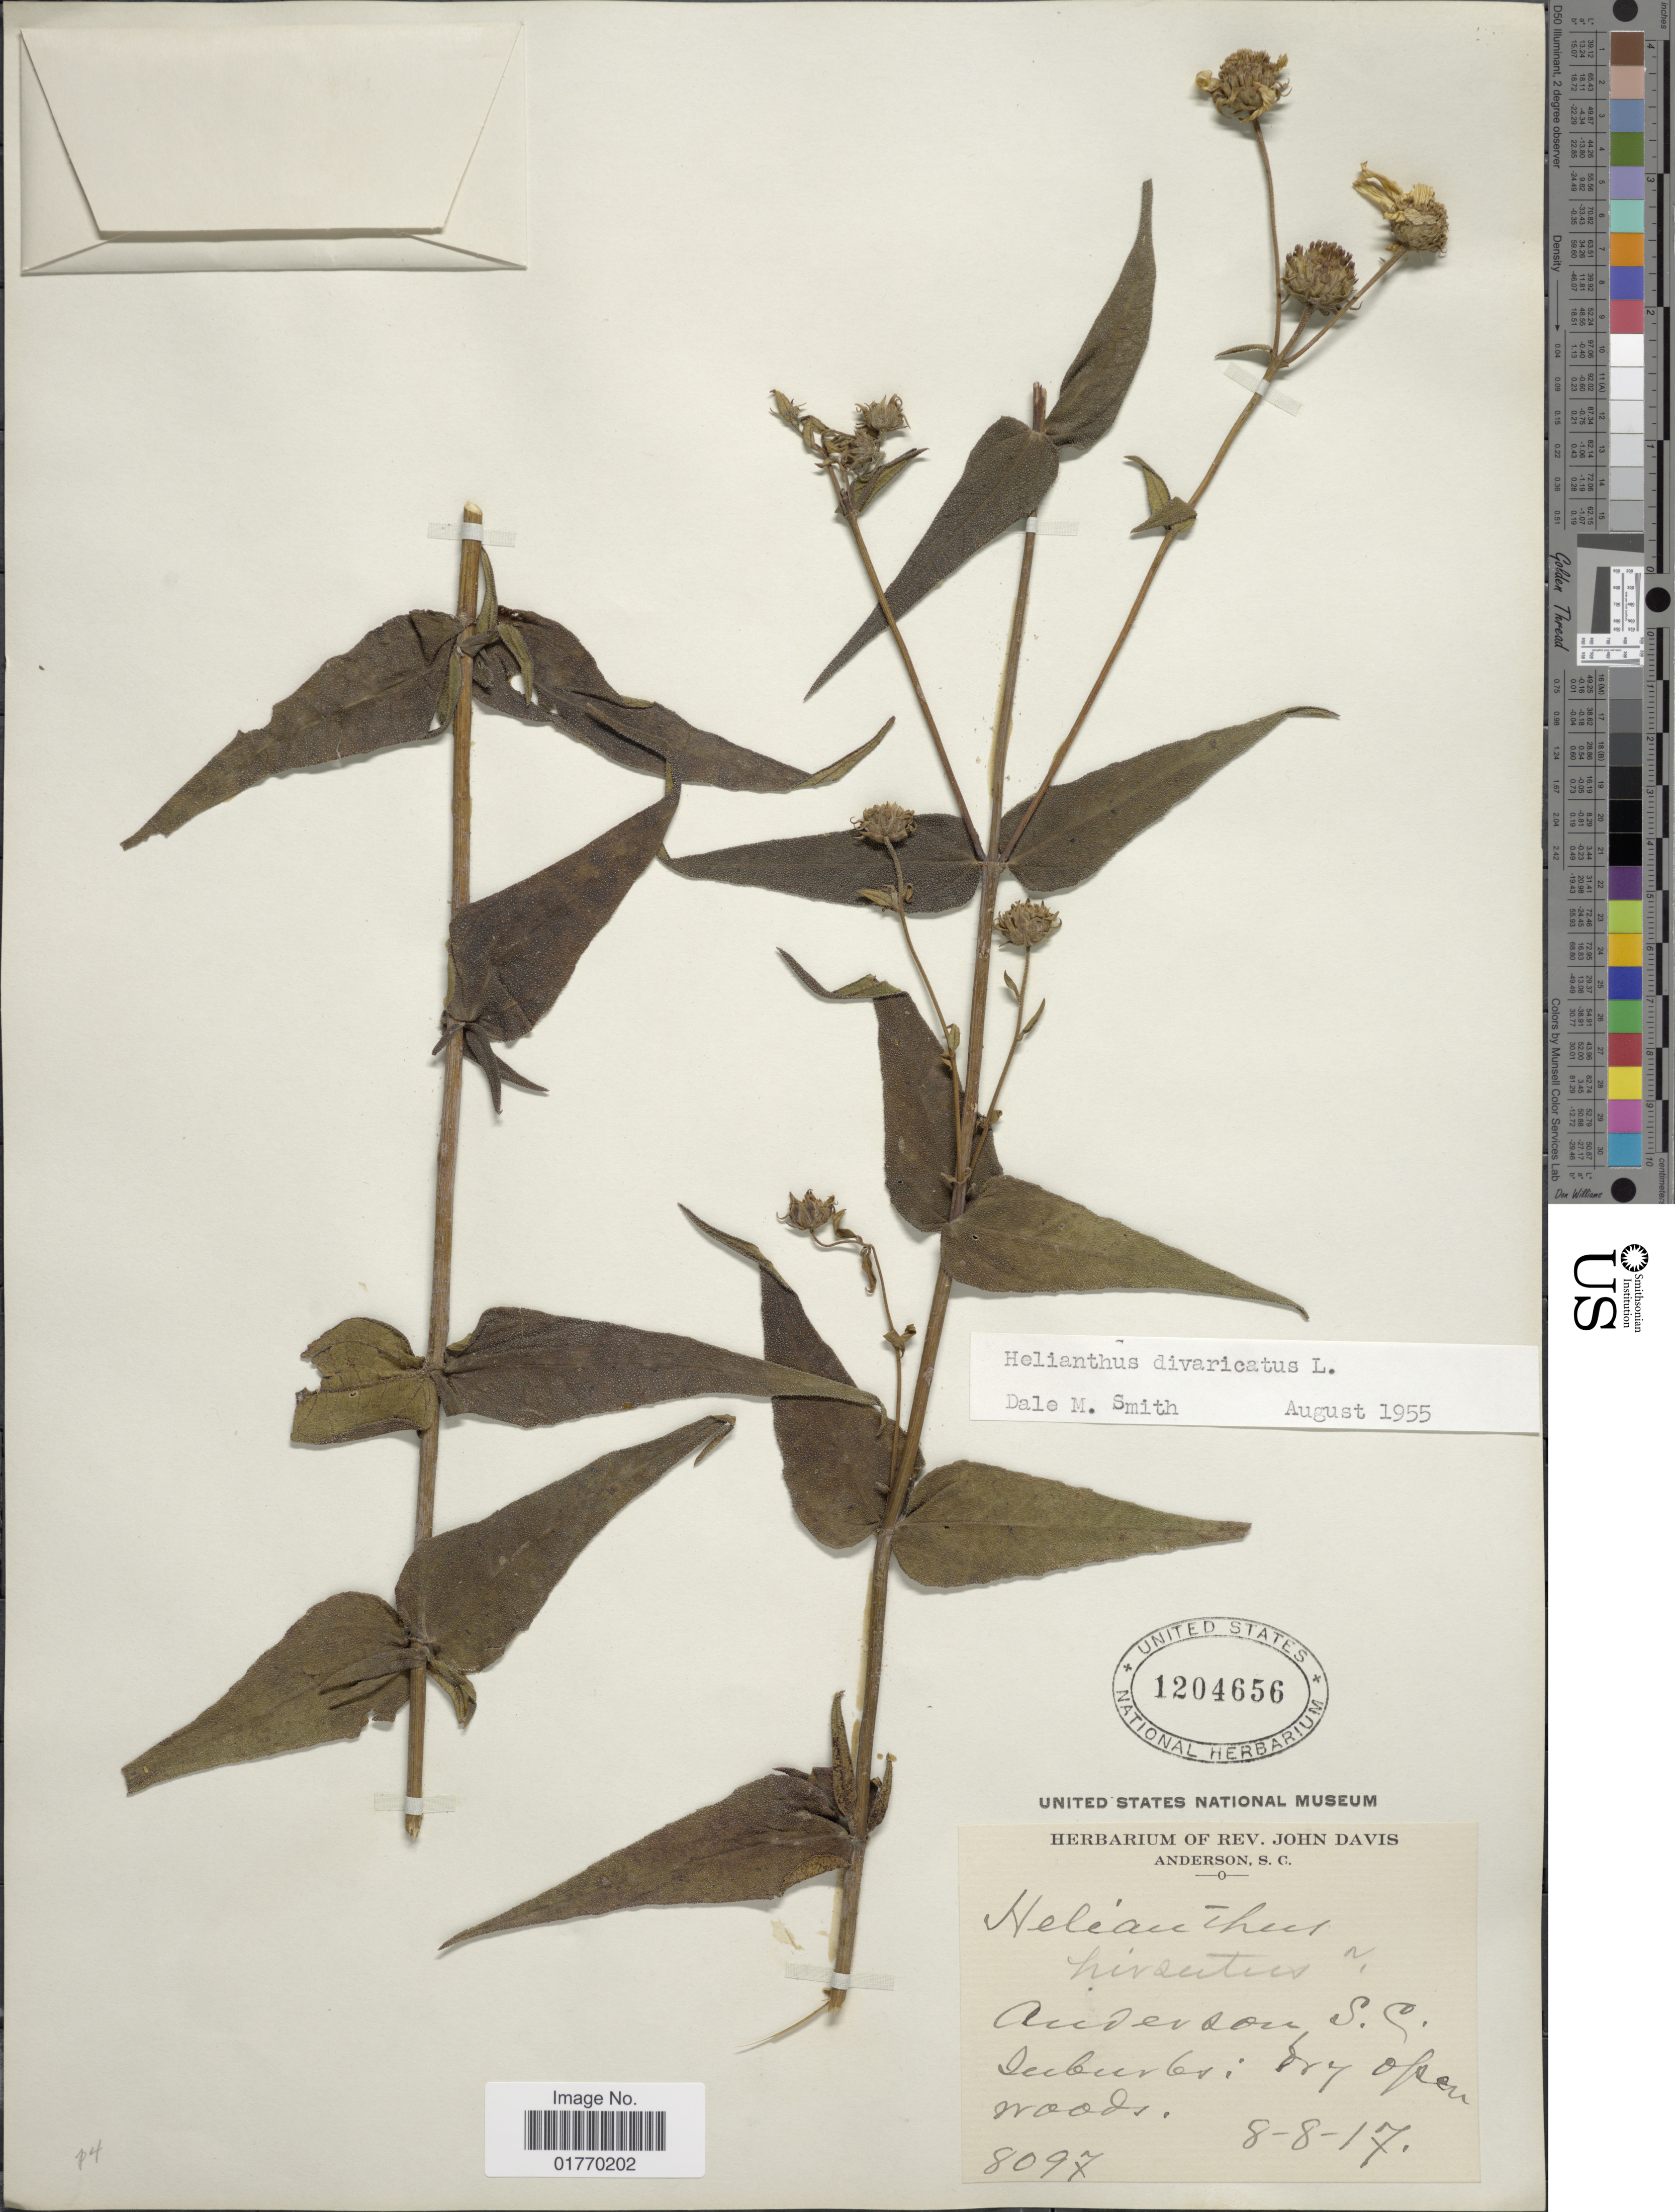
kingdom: Plantae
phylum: Tracheophyta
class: Magnoliopsida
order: Asterales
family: Asteraceae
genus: Helianthus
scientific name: Helianthus divaricatus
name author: L.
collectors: ex herb. Rev. John Davis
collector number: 8097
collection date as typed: Transcribed d/m/y: 8/8/17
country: United States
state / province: South Carolina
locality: Anderson, S. C., Suburbs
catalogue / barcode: US 1204656